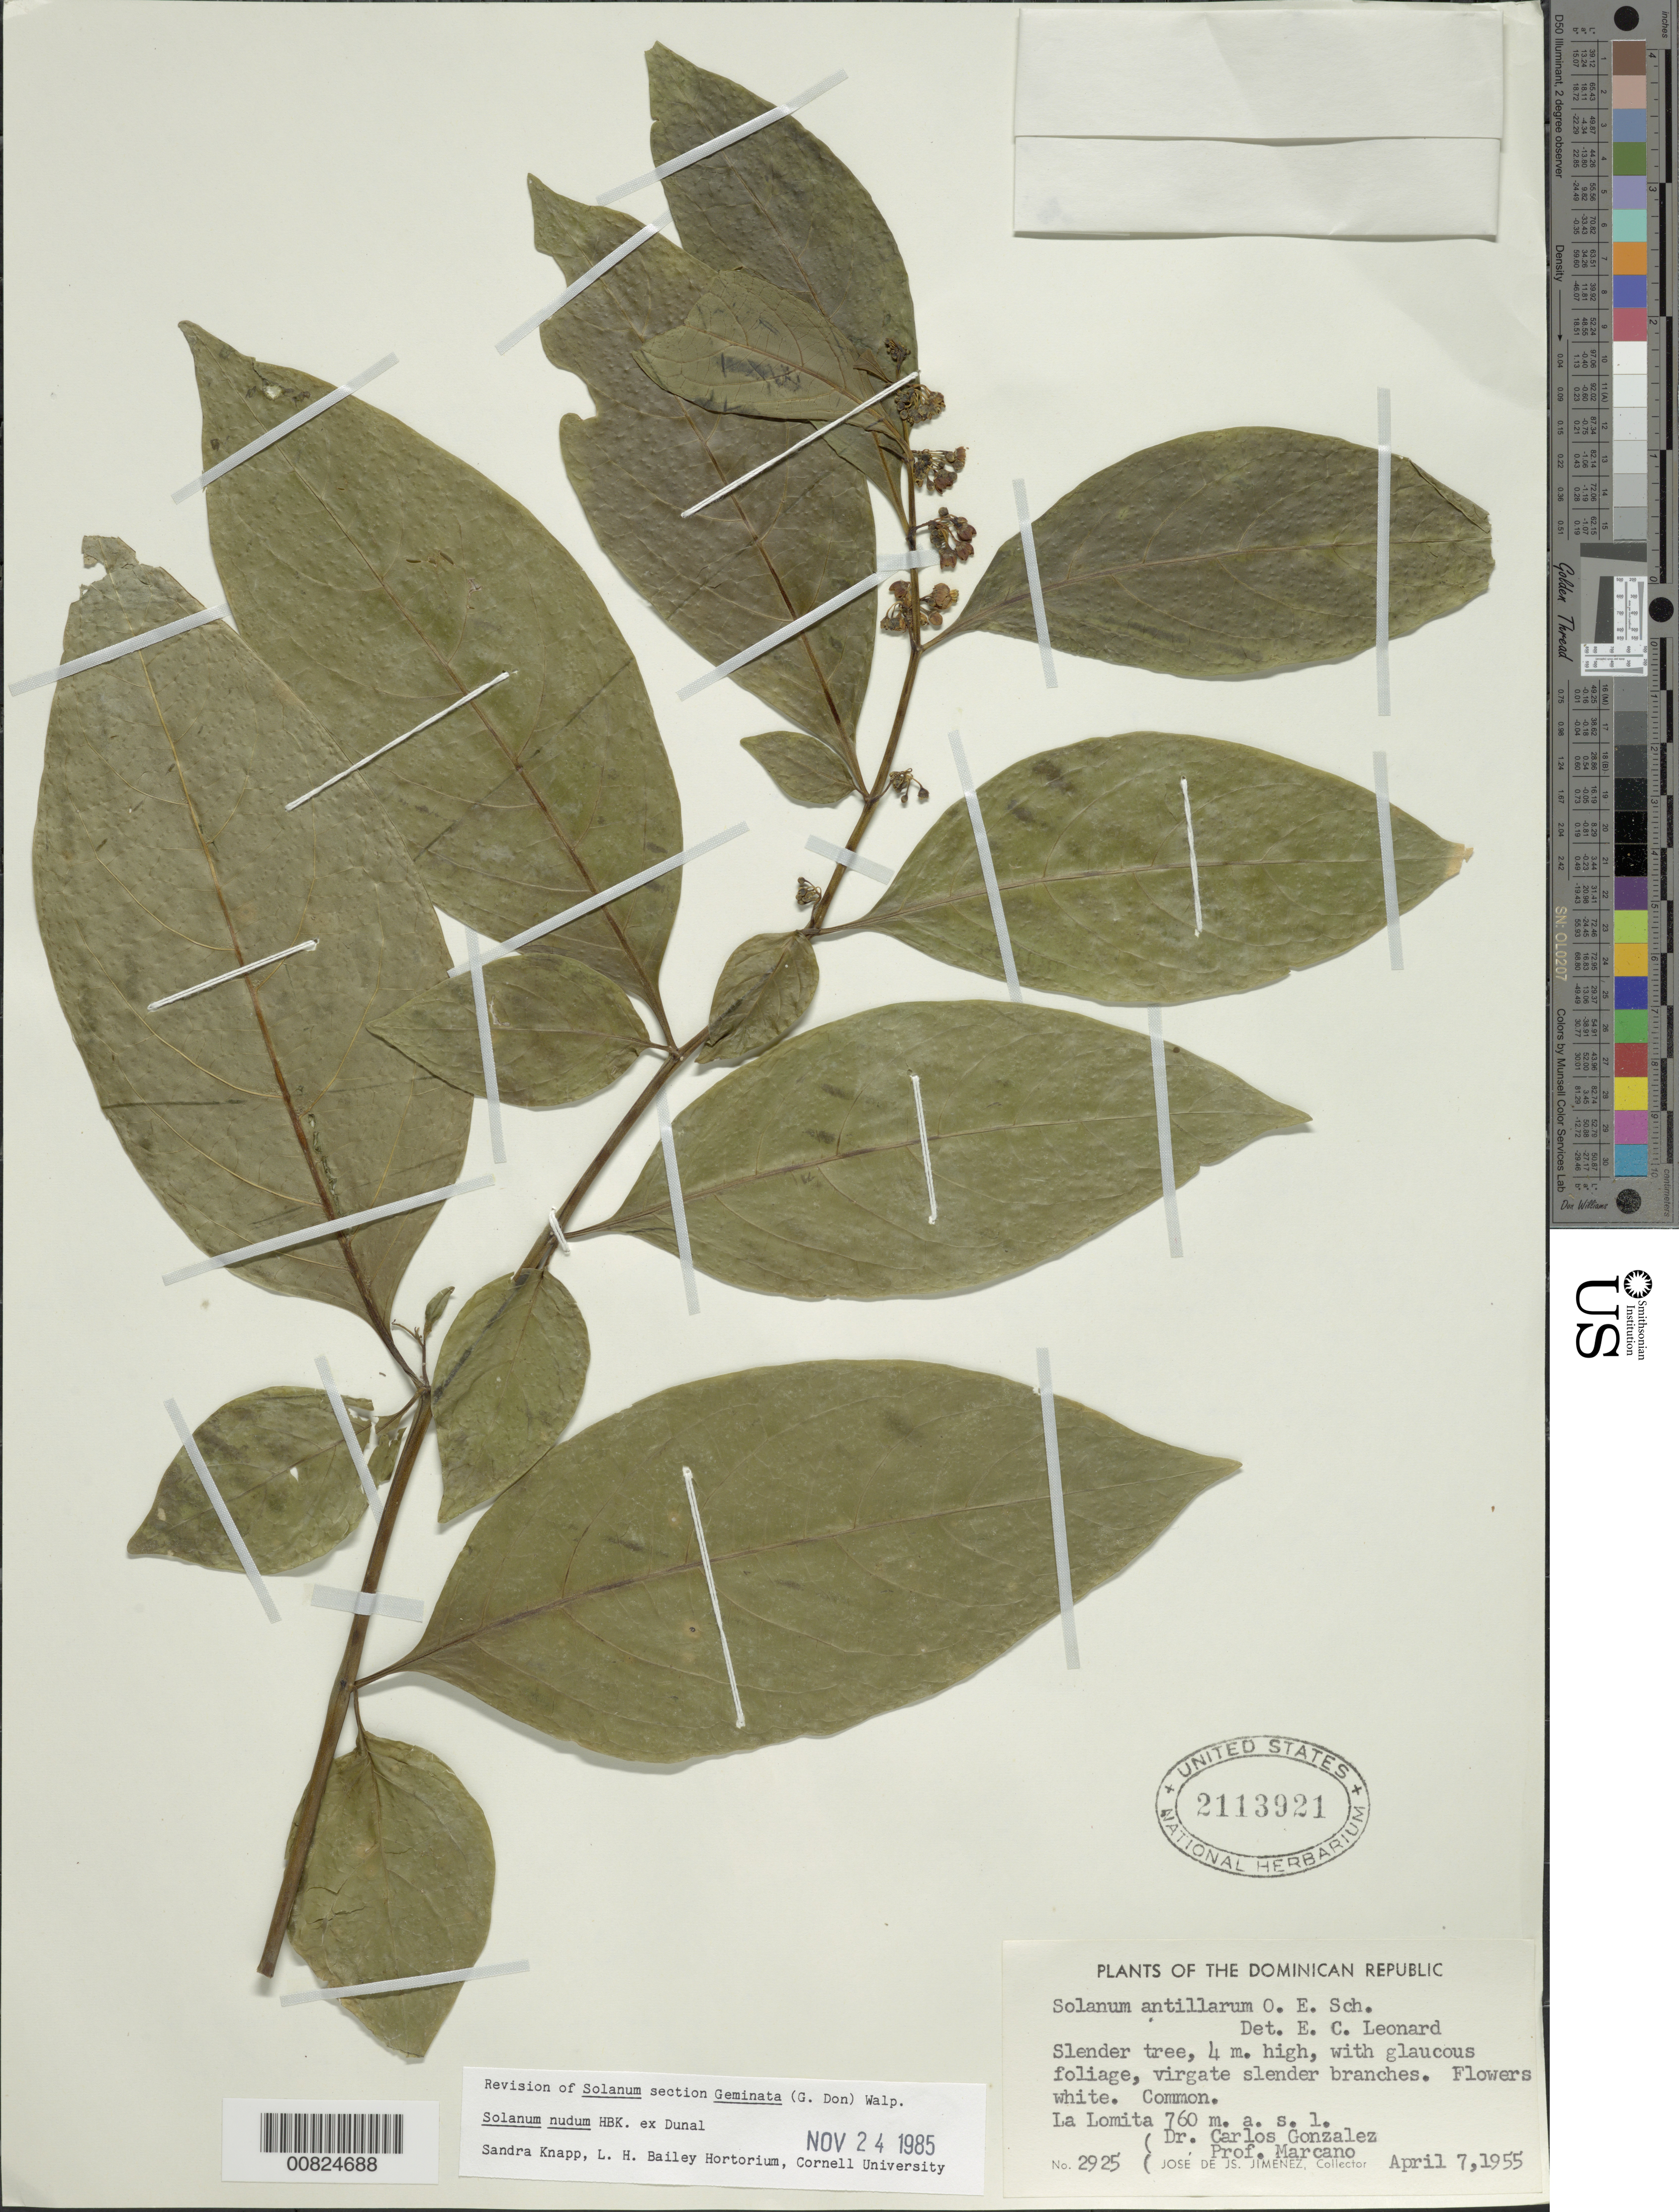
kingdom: Plantae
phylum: Tracheophyta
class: Magnoliopsida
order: Solanales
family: Solanaceae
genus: Solanum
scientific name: Solanum nudum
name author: Dunal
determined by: Knapp, S. D.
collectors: J. J. Jiménez Almonte, C. Gonzalez & E. J. Marcano F.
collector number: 2925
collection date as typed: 07 Apr 1955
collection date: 1955-04-07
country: Dominican Republic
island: Hispaniola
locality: La Lomita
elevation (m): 760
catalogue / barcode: US 2113921